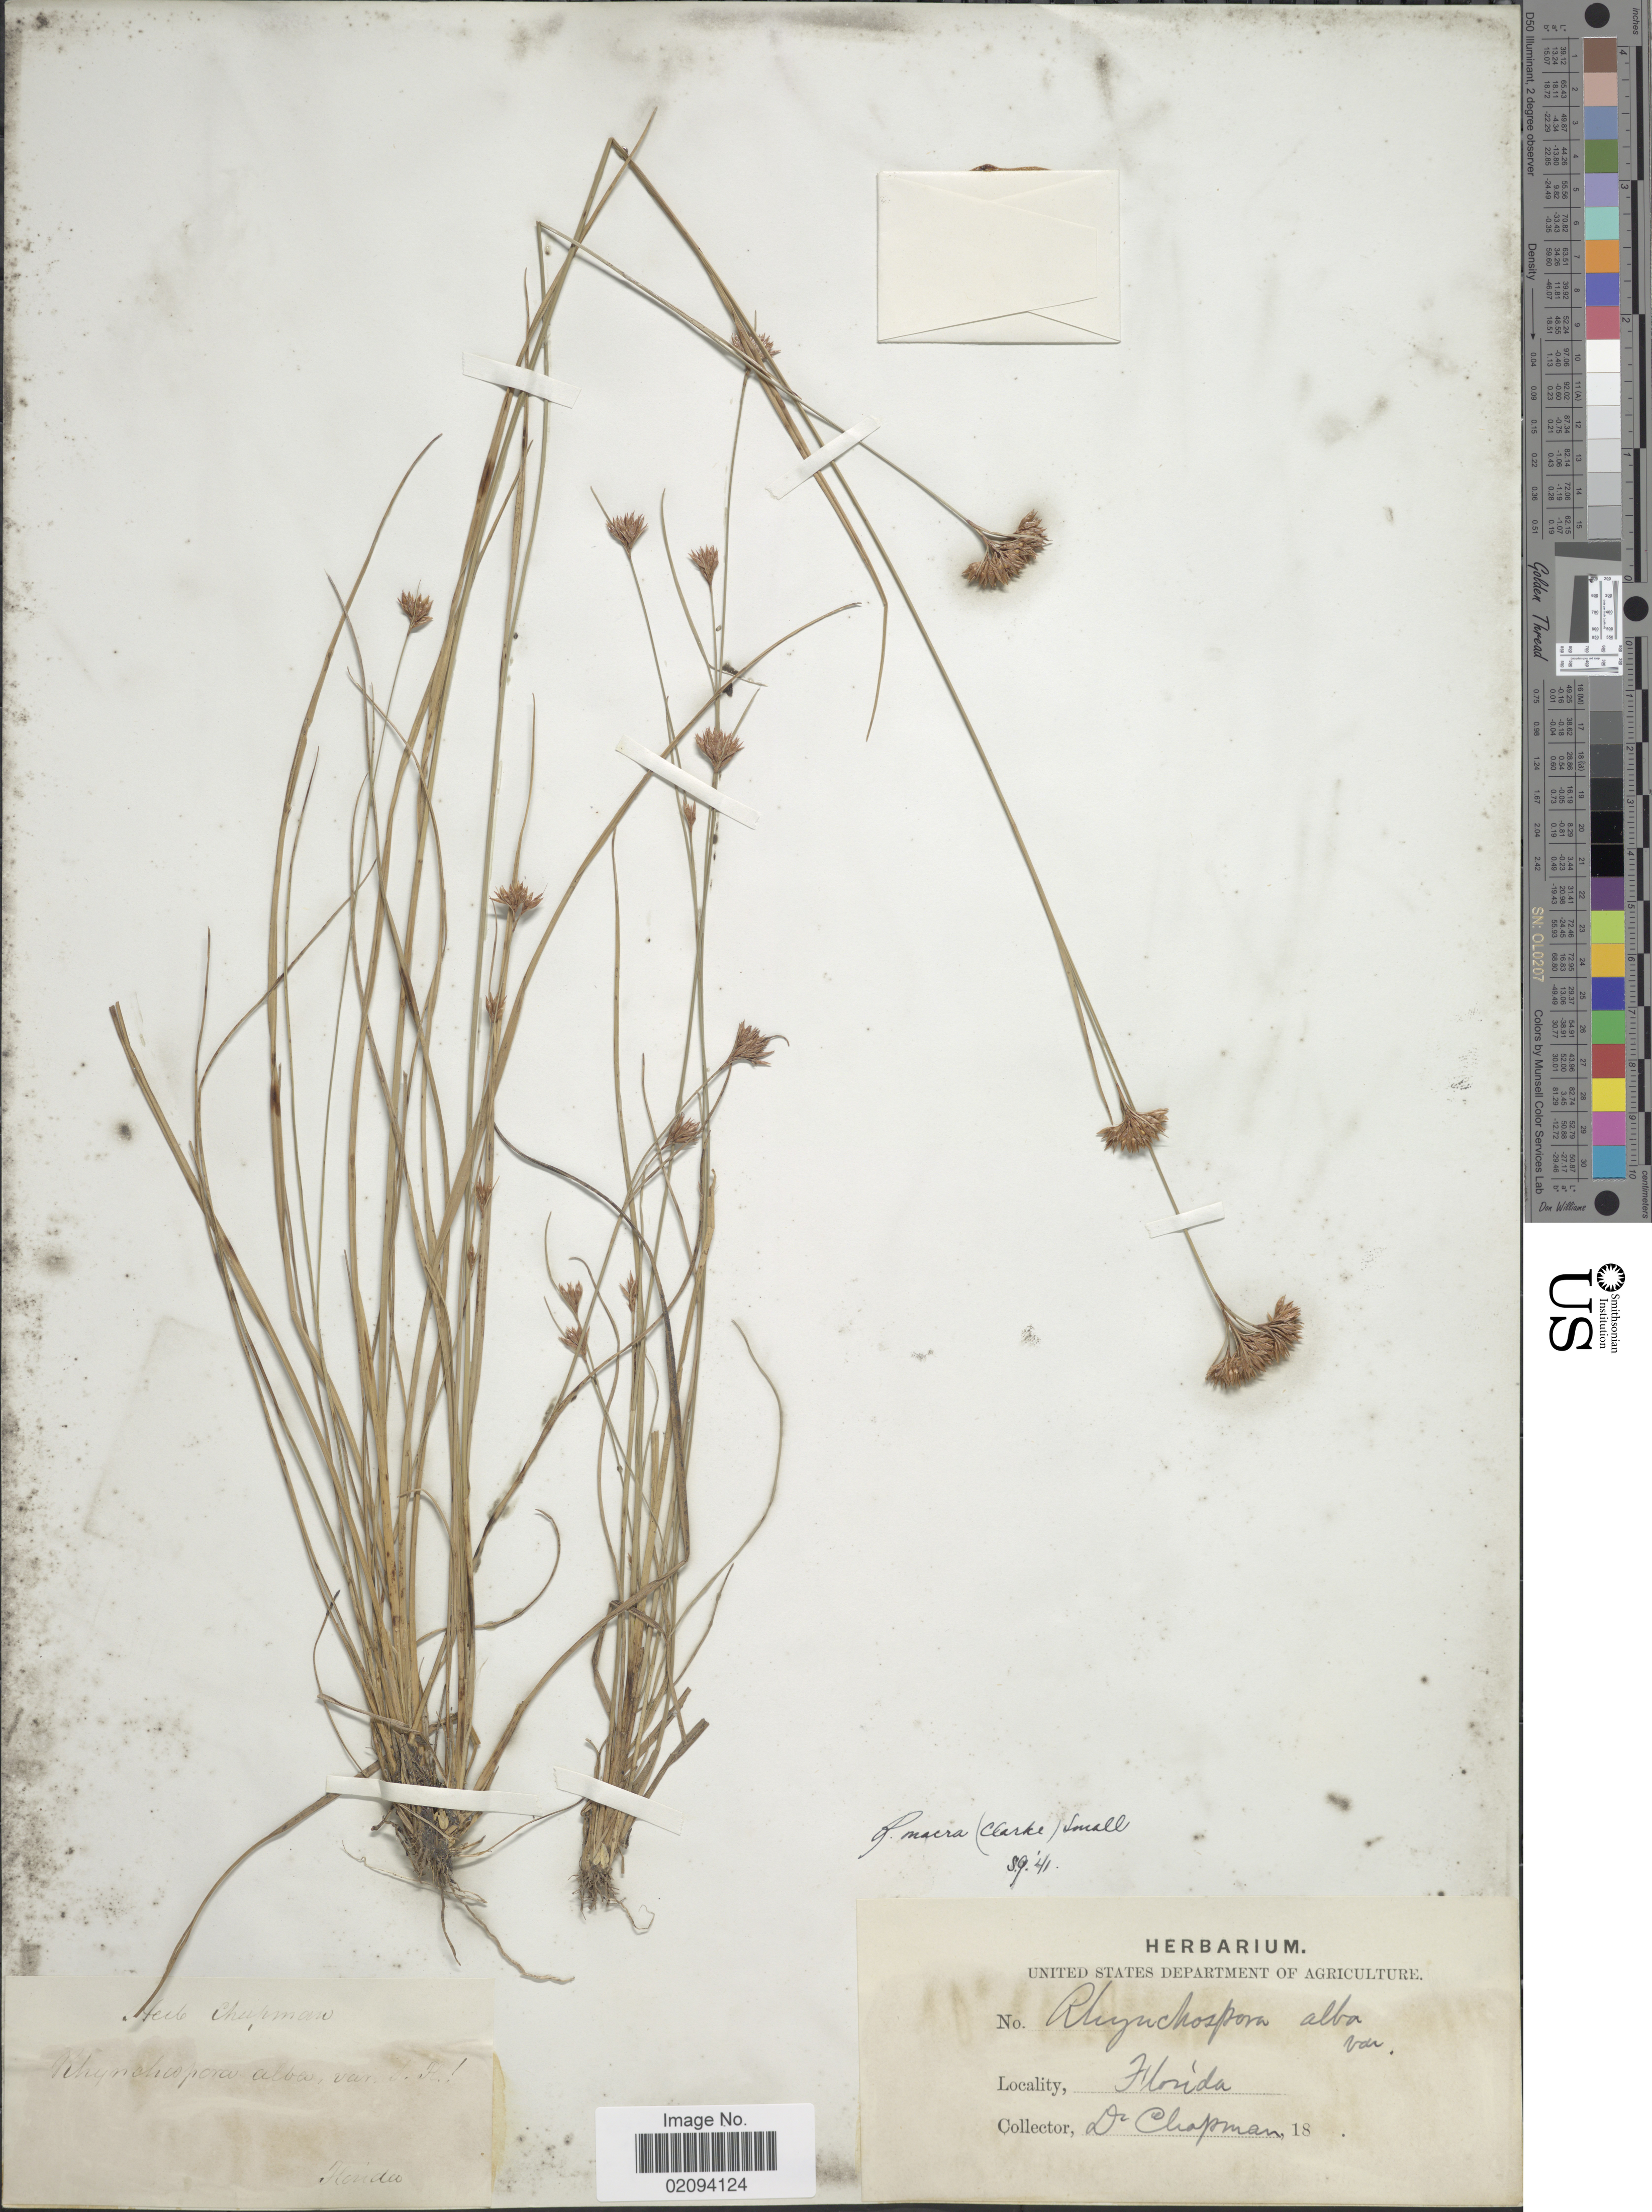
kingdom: Plantae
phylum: Tracheophyta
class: Liliopsida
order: Poales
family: Cyperaceae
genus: Rhynchospora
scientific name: Rhynchospora macra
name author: (C.B. Clarke ex Britton) Small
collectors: A. Chapman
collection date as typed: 18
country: United States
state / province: Florida